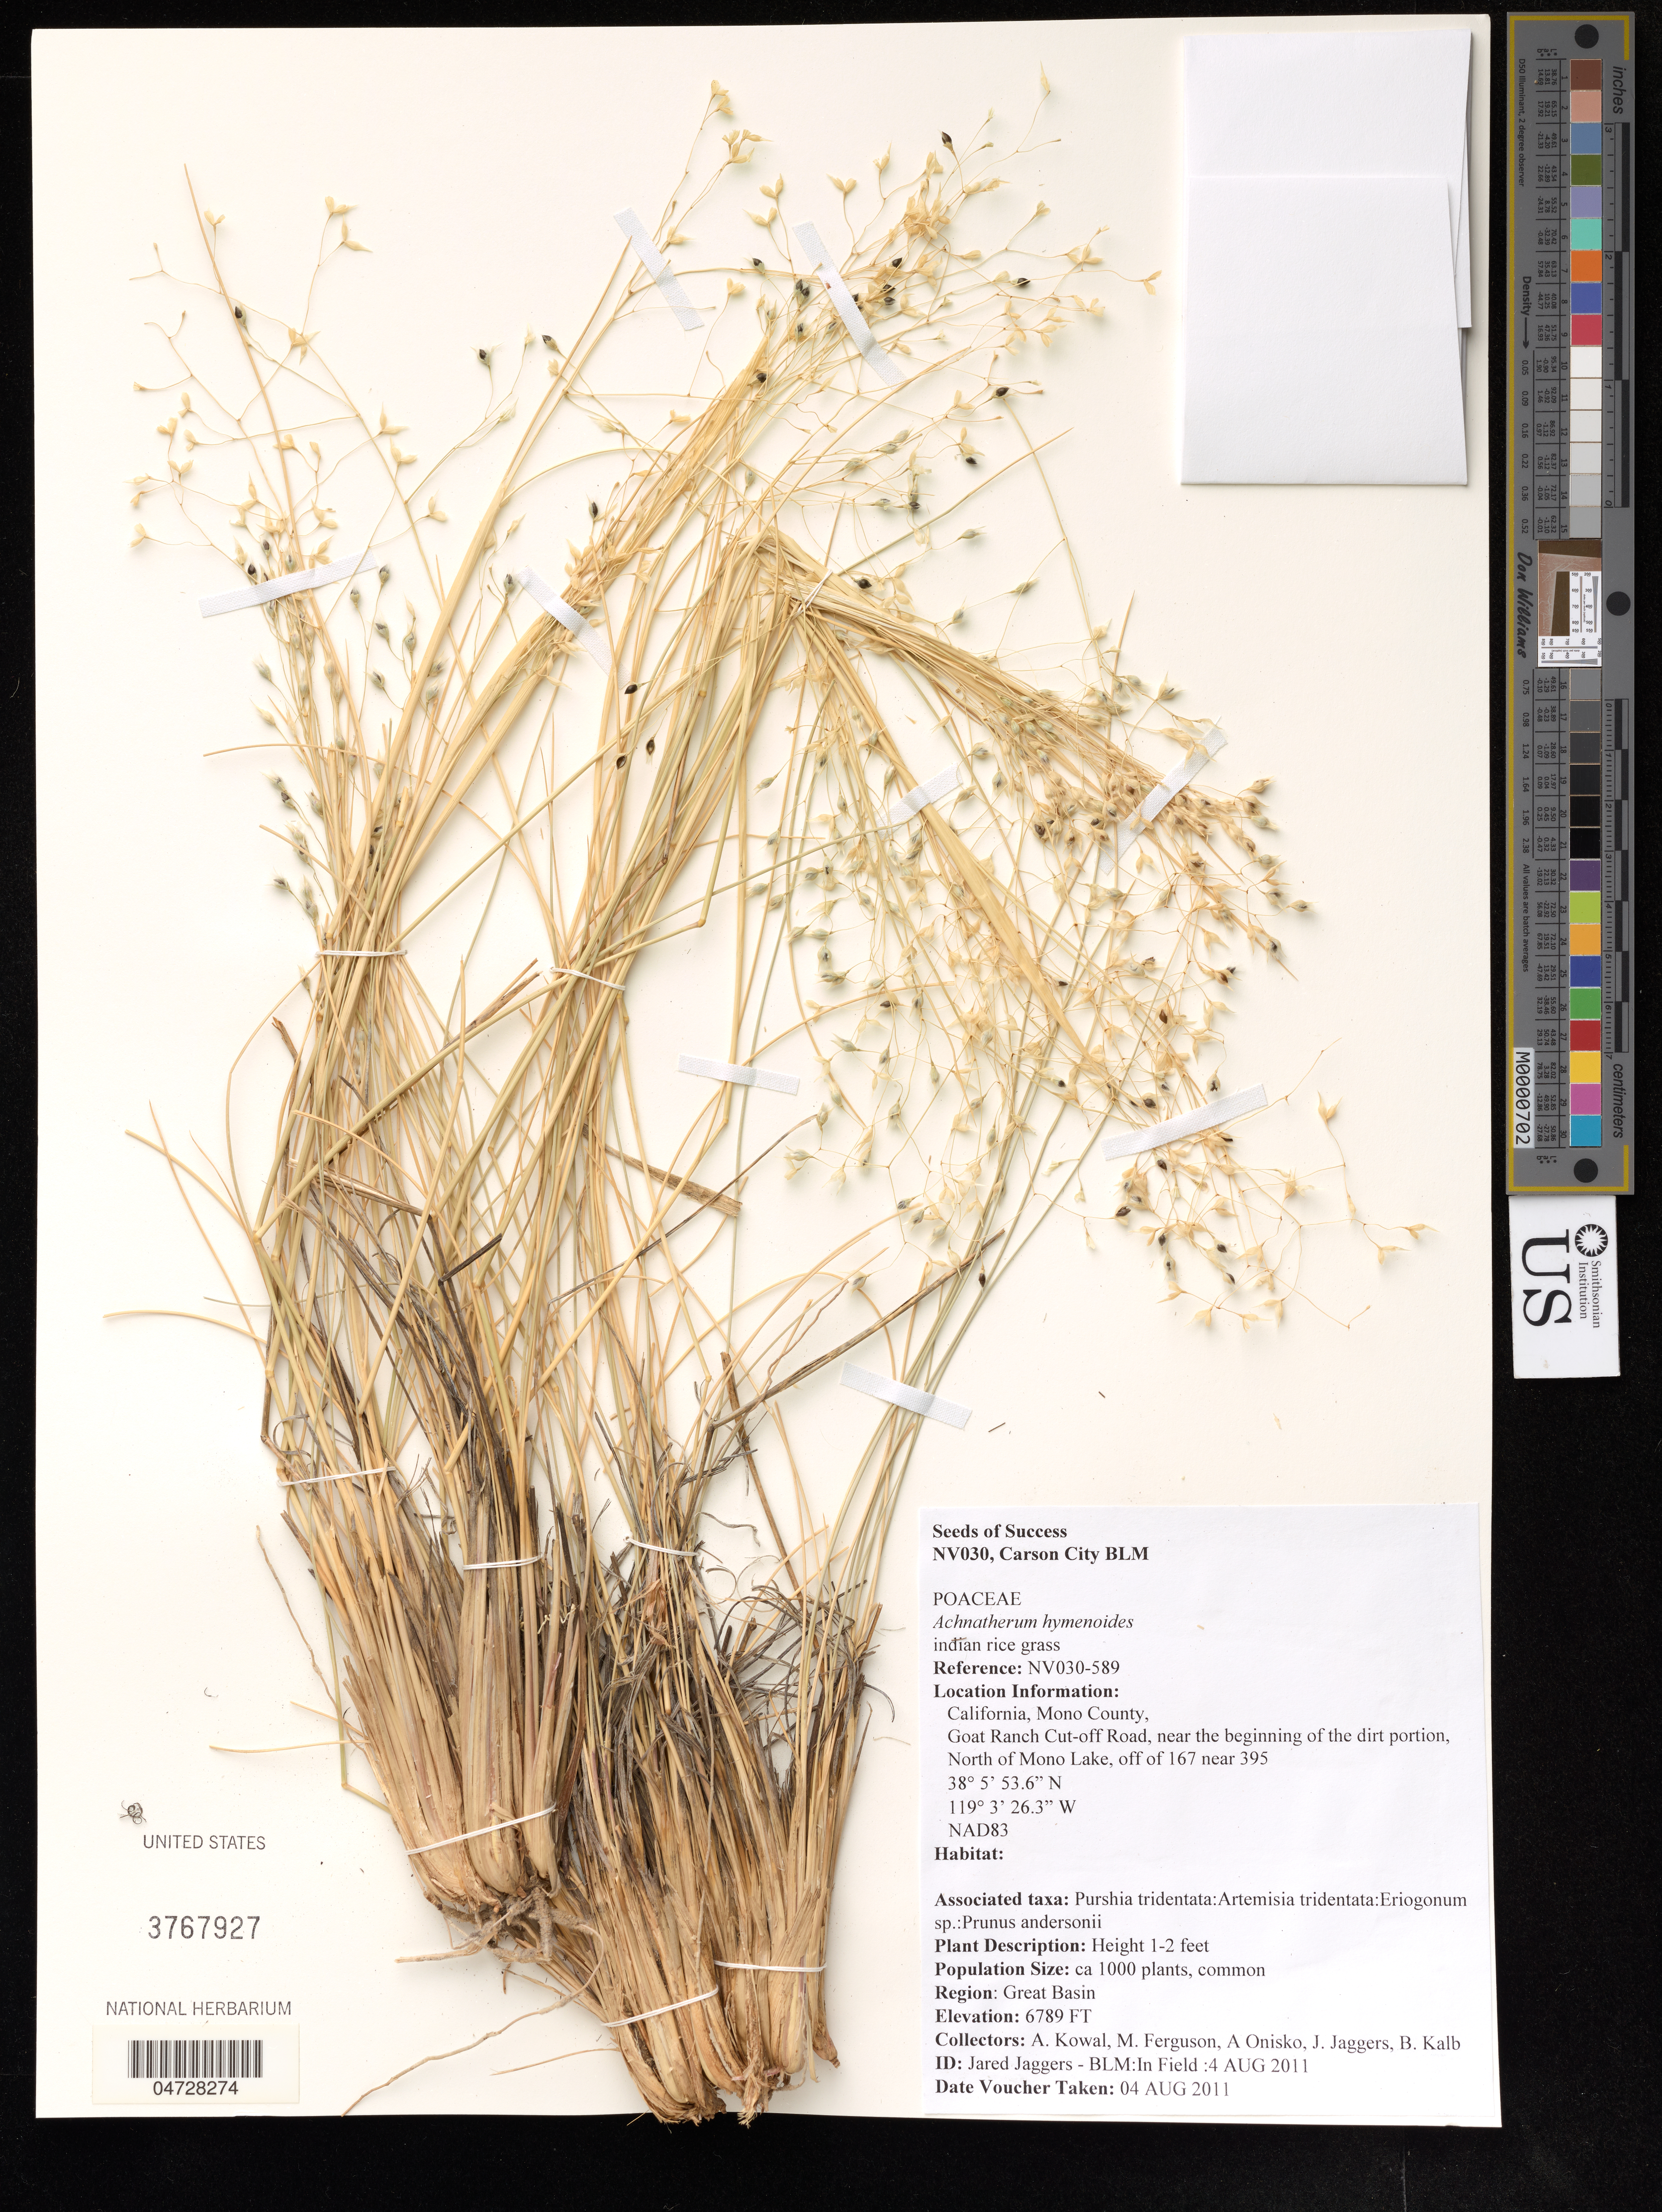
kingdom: Plantae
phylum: Tracheophyta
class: Magnoliopsida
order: Rosales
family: Rosaceae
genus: Purshia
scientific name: Purshia tridentata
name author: (Pursh) DC.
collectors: A. Kowal, M. Ferguson, J. Jaggers & B. Kalb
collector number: NV-030-589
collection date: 2011-08-04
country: United States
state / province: California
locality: Mono County, Goat Ranch Cut-off Road, near the beginning of the dirt portion, North of Mono Lake, off of 167 near 395, Great Basin.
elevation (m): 2069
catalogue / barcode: US 3767927